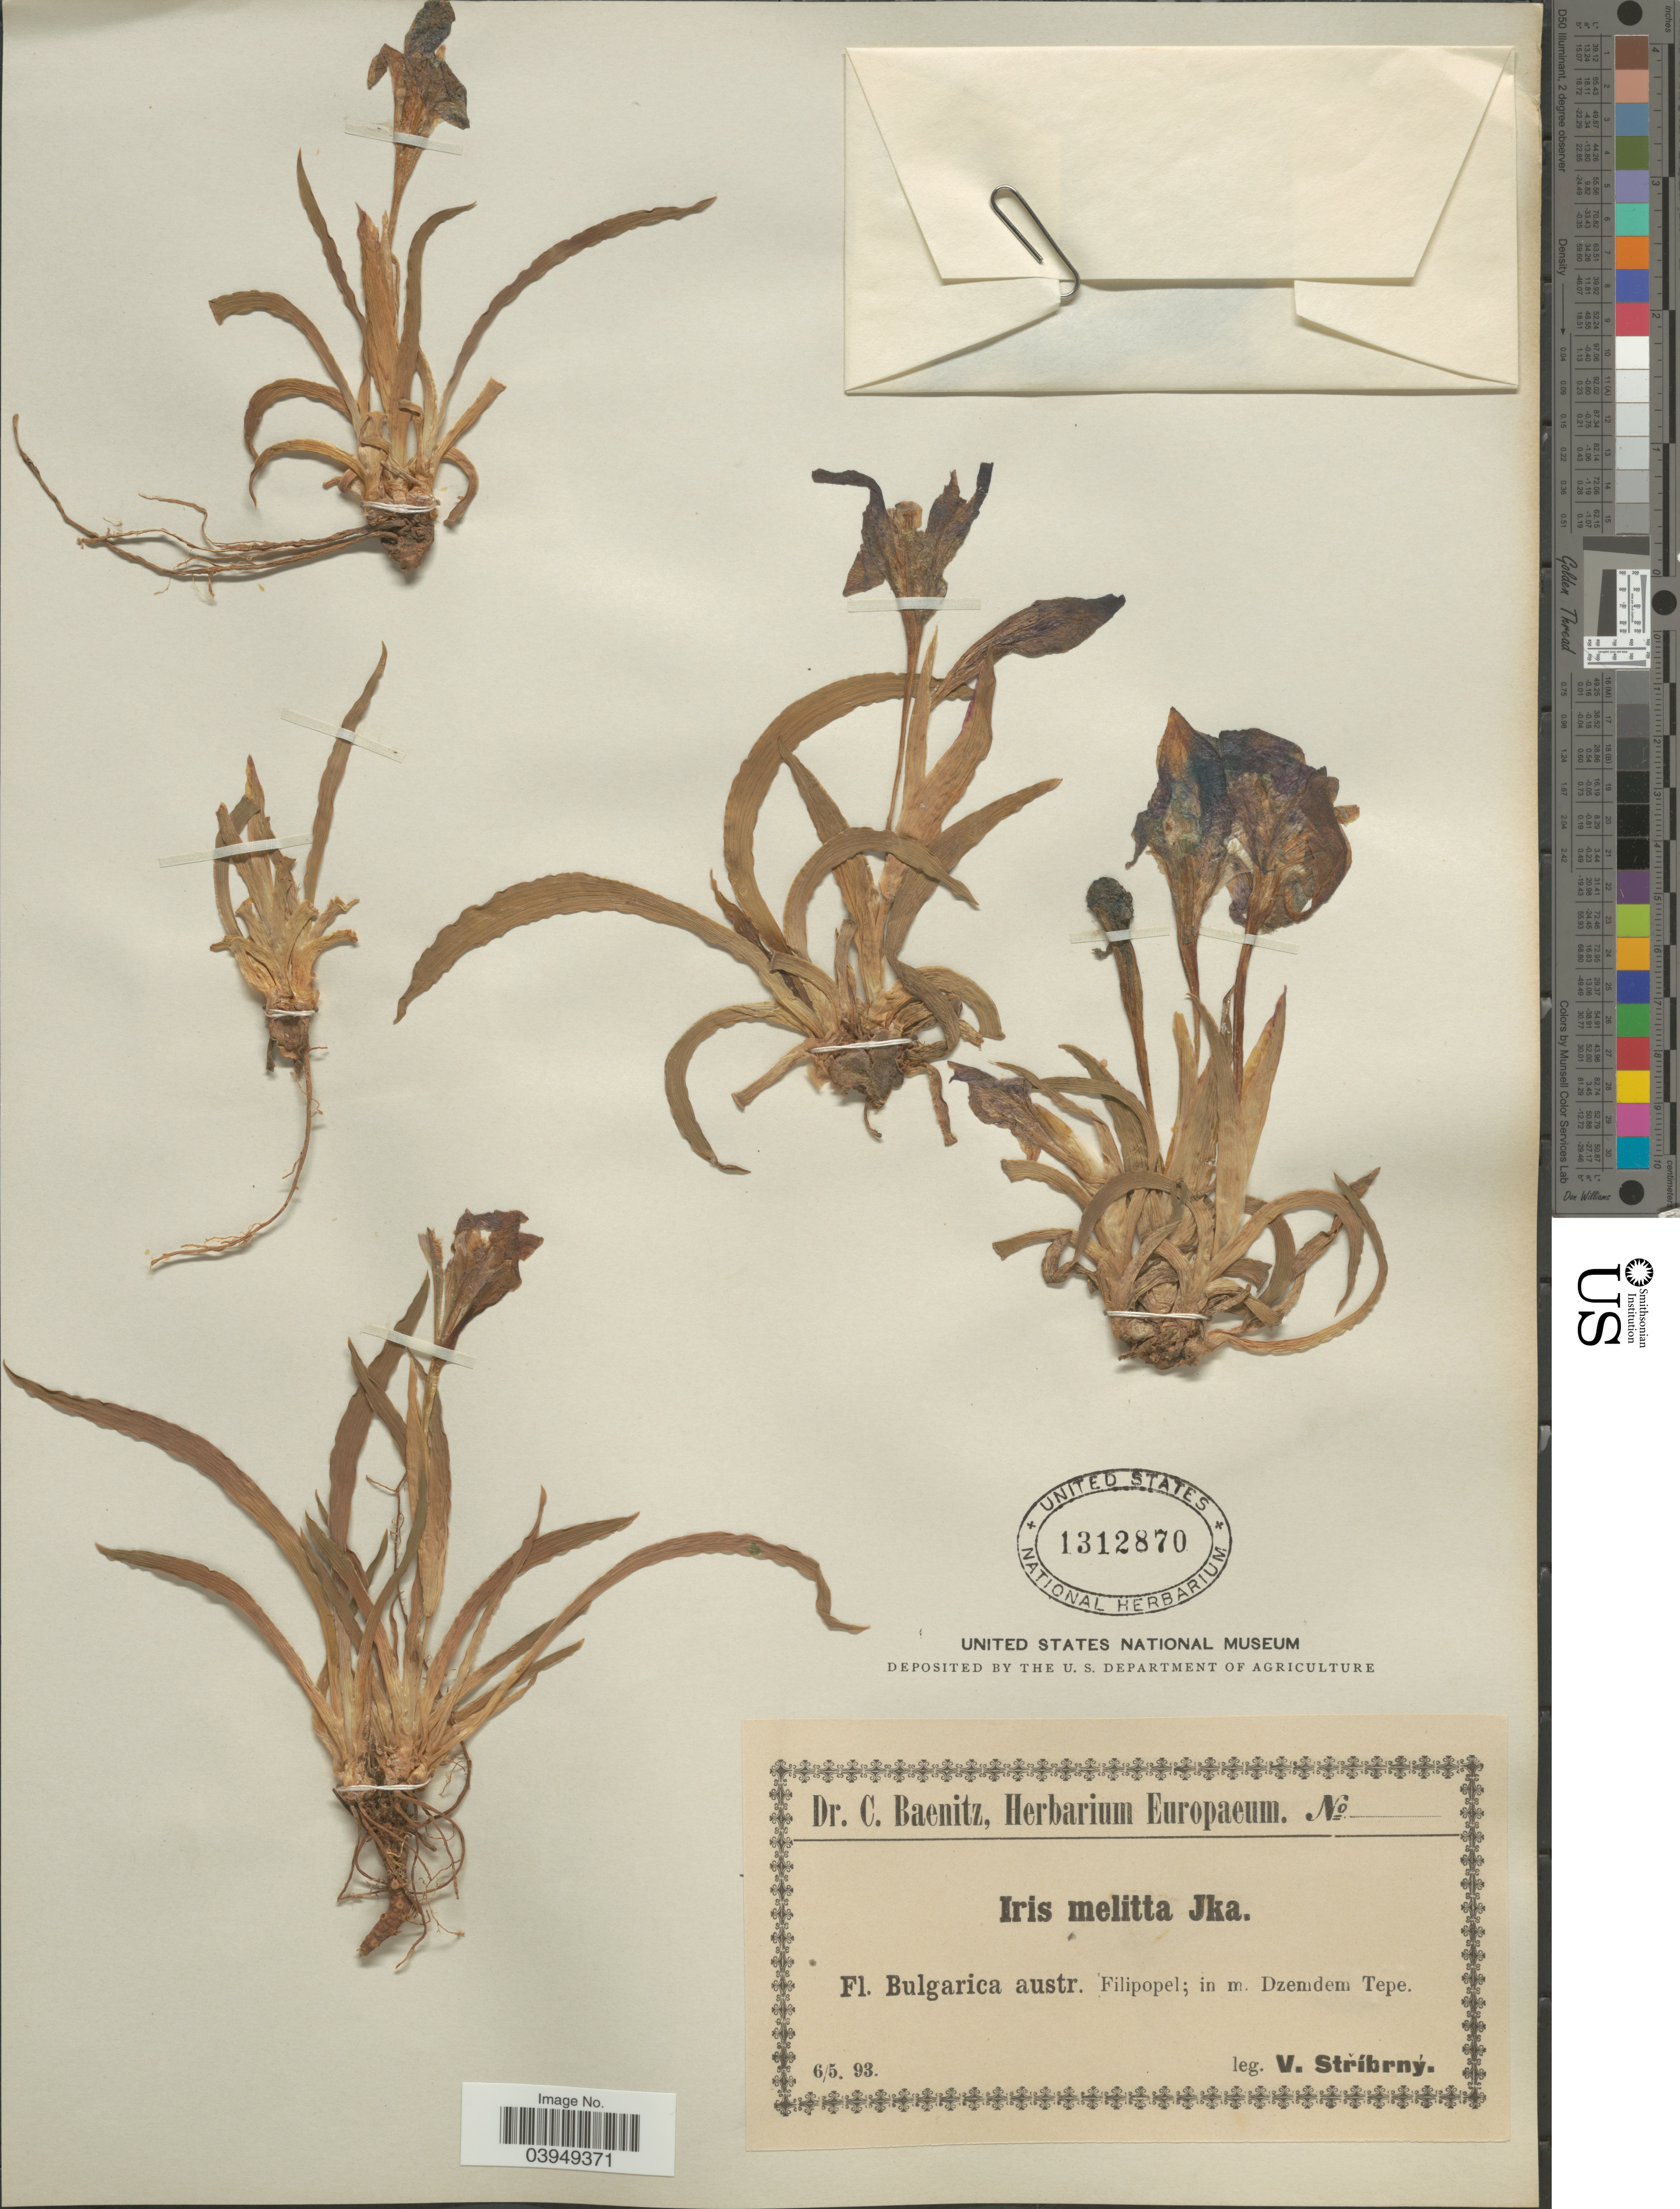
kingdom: Plantae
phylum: Tracheophyta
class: Liliopsida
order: Asparagales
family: Iridaceae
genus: Iris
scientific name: Iris mellita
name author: Janka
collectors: V. Stribrny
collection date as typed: Transcribed d/m/y: 6/5/93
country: Bulgaria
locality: Bulgarica austr. Filipopel; in m. Dzemdem Tepe.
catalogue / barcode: US 1312870